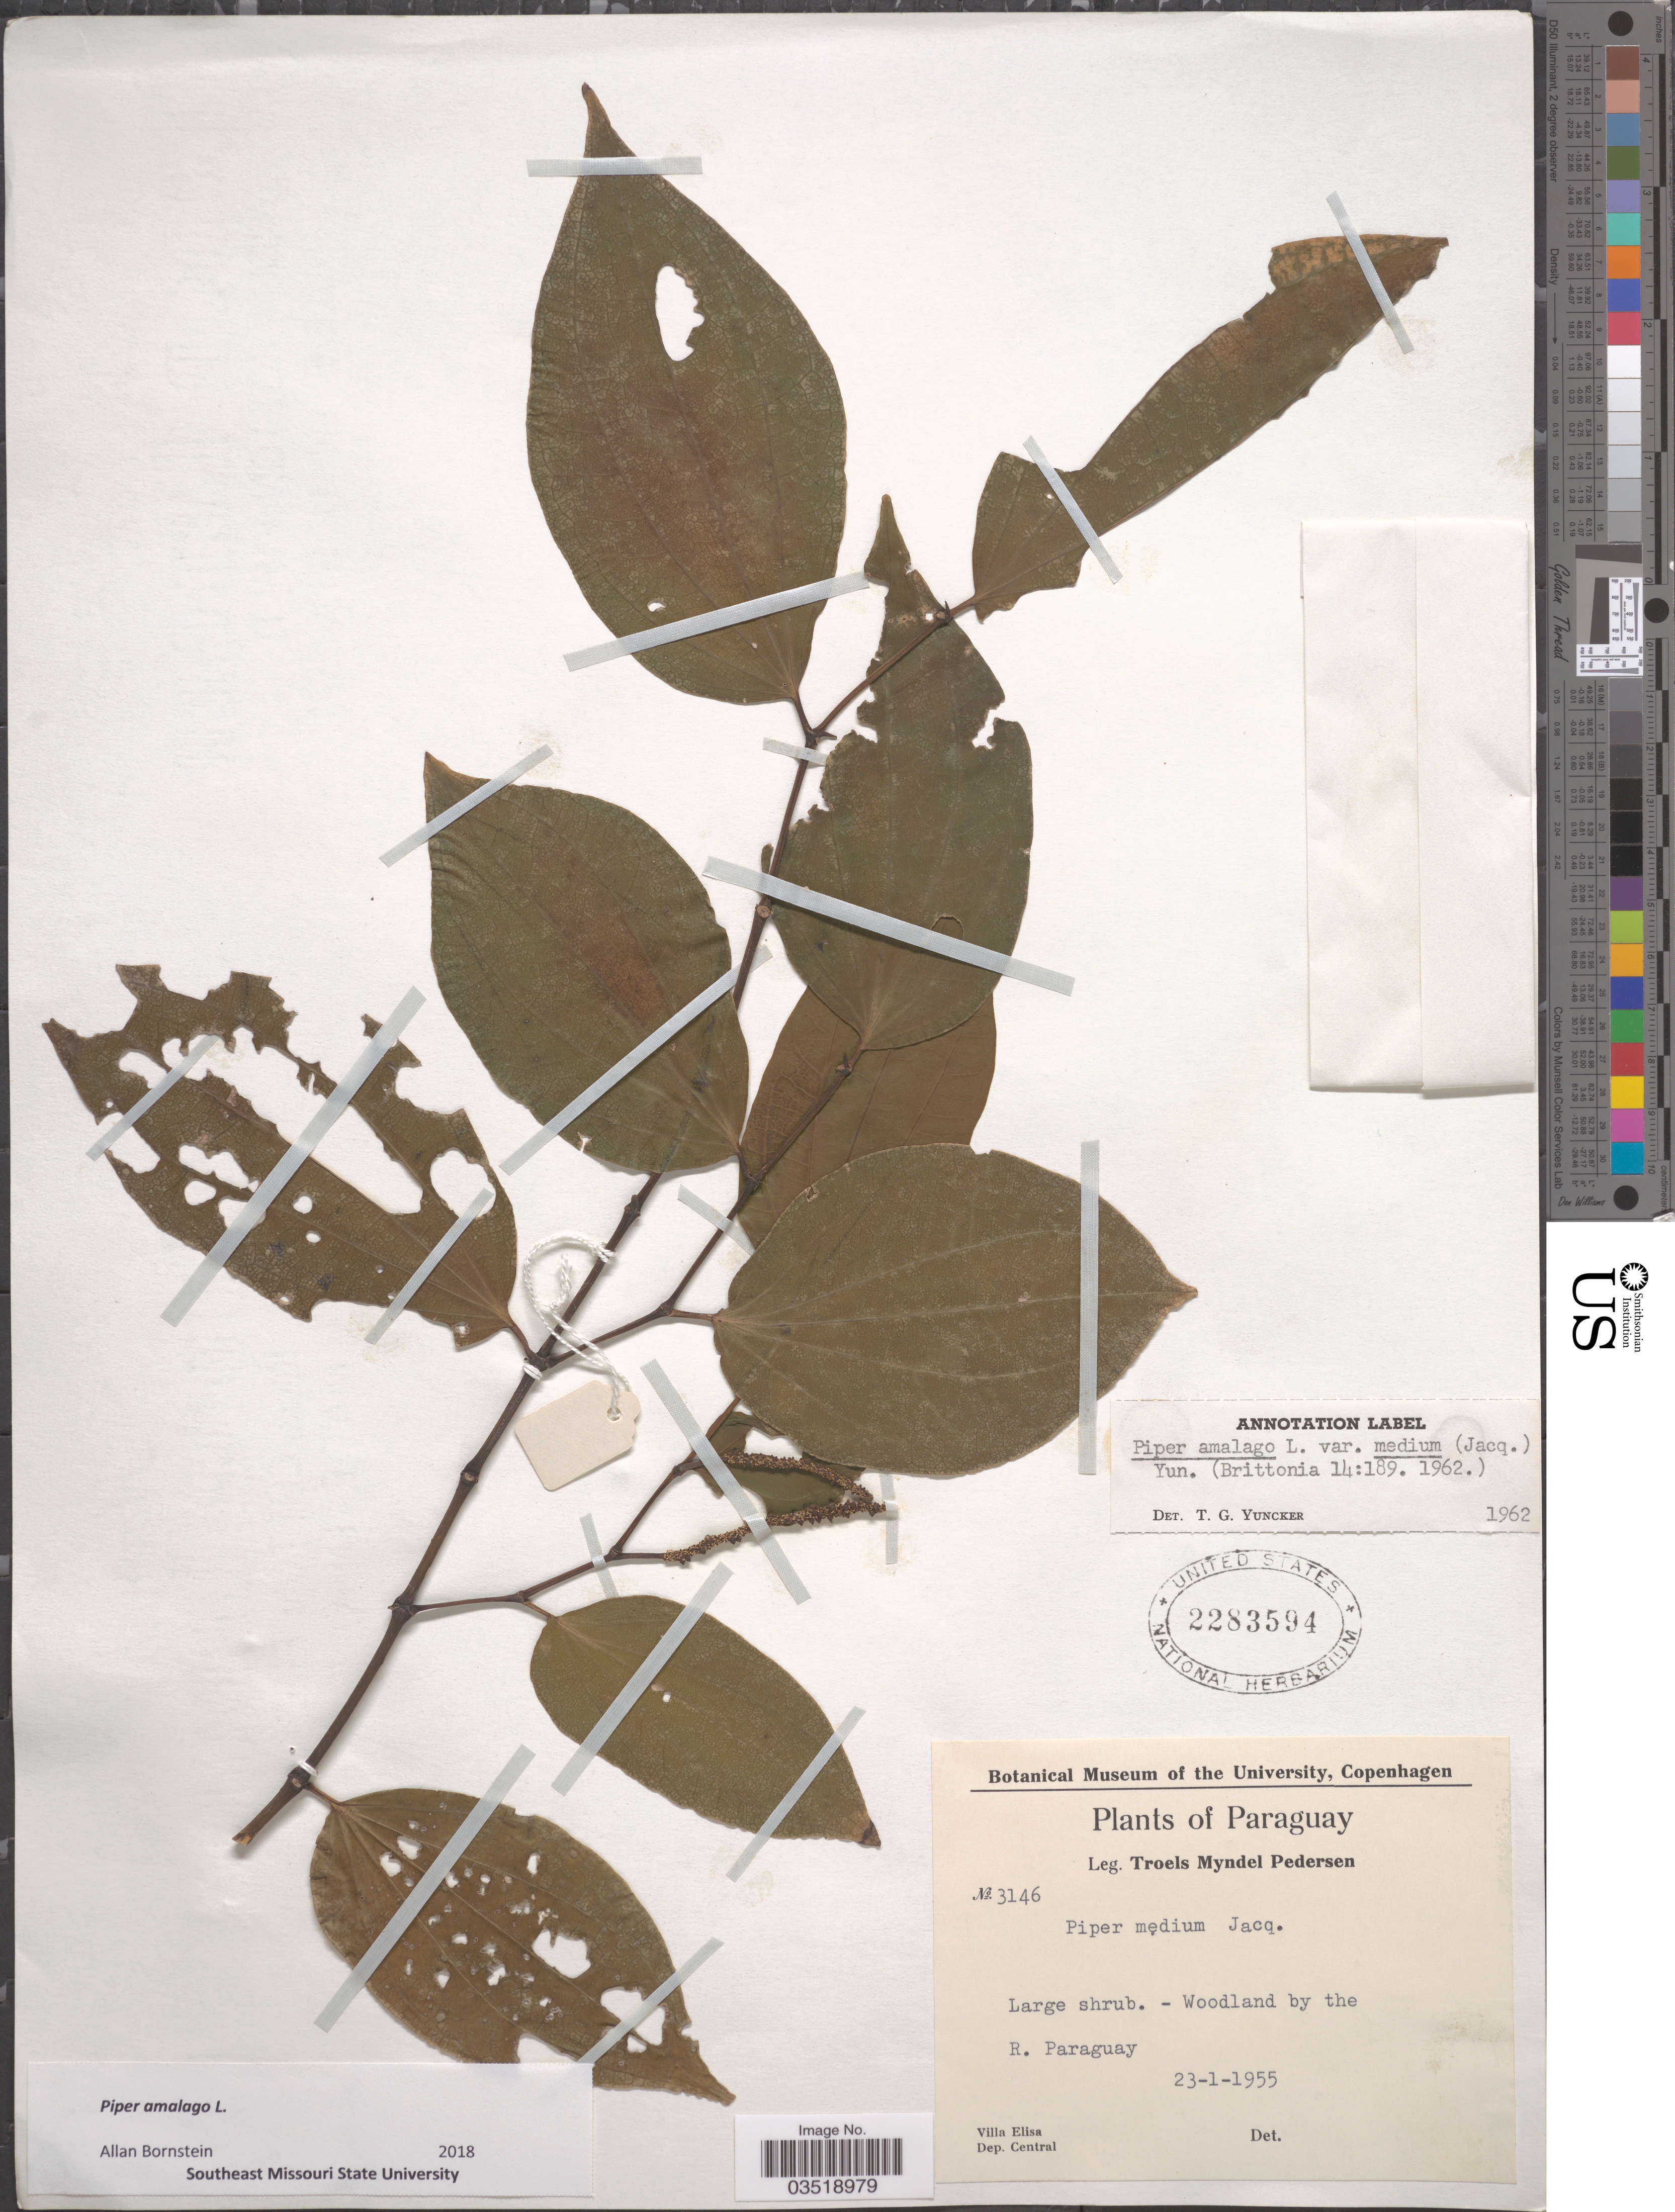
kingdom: Plantae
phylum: Tracheophyta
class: Magnoliopsida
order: Piperales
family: Piperaceae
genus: Piper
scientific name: Piper amalago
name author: L.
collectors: T. Pederson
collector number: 3146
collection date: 1955-01-23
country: Paraguay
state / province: Central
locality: R. Paraguay, Villa Elisa, Dep. Central.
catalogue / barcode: US 2283594